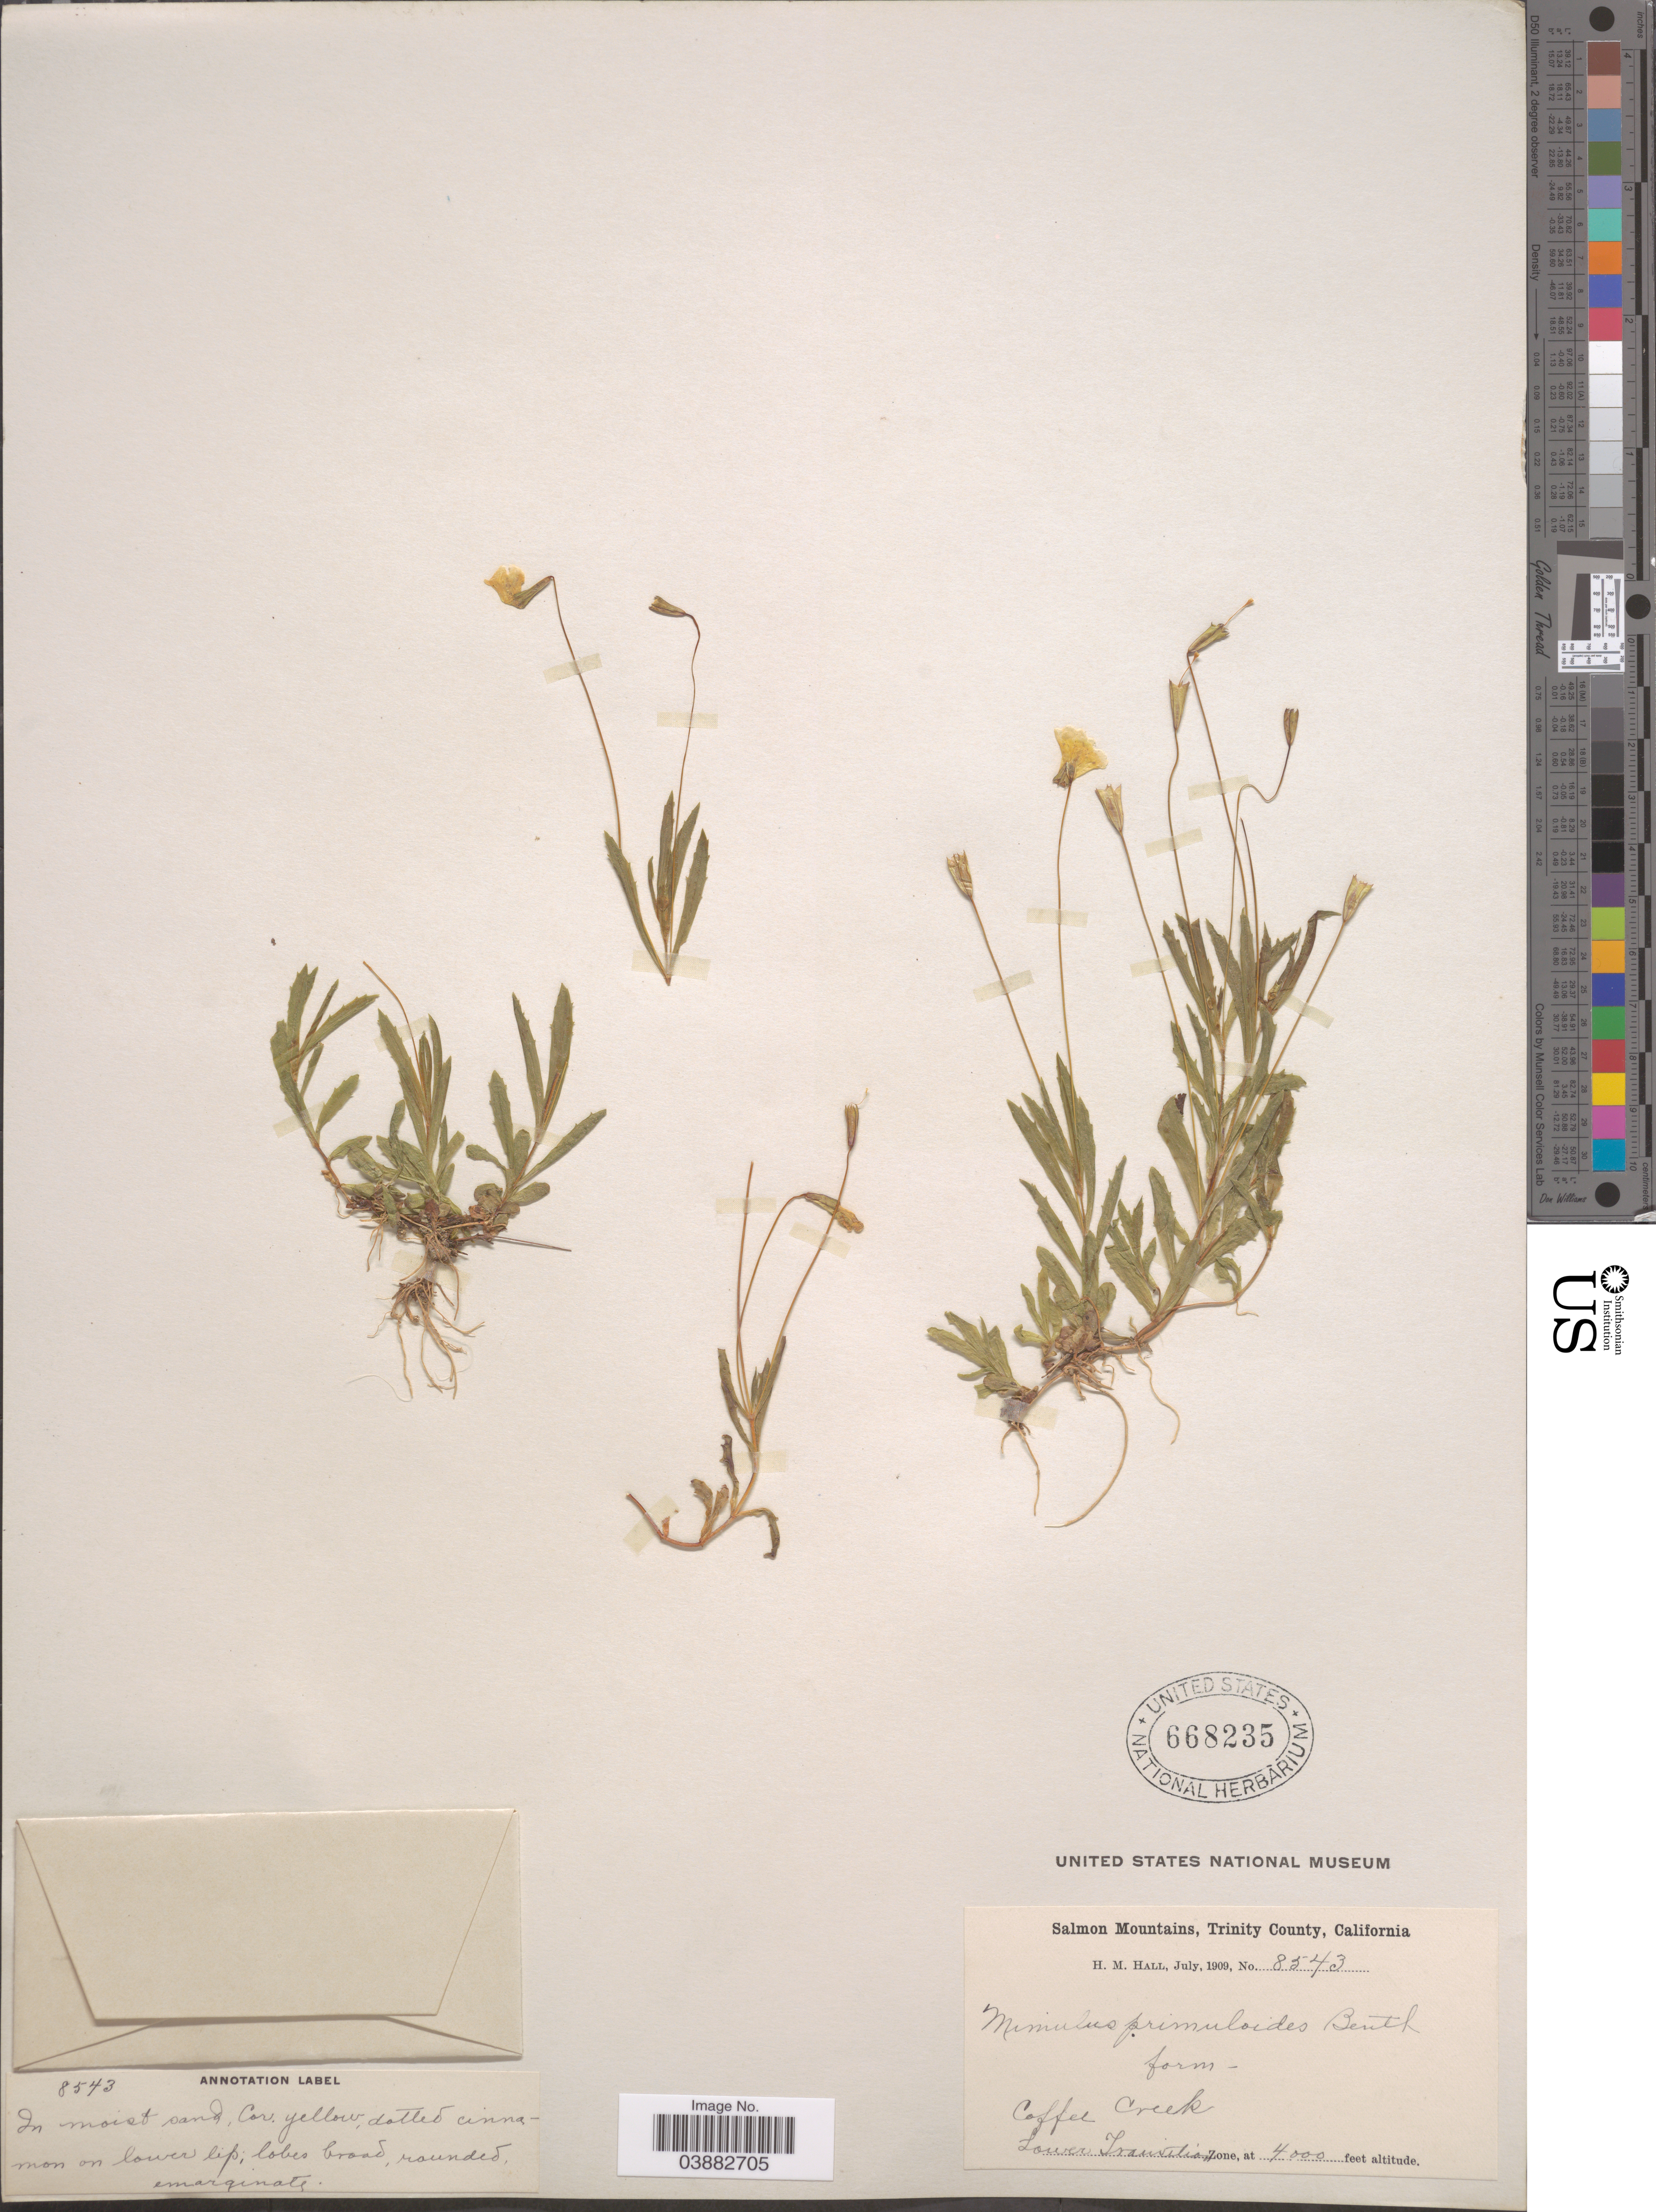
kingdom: Plantae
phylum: Tracheophyta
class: Magnoliopsida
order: Lamiales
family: Phrymaceae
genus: Mimulus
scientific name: Mimulus primuloides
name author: Benth.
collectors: H. M. Hall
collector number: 8543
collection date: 1909-07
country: United States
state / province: California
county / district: Trinity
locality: Salmon Mountains, Trinity County. Coffee Creek. Lower Transition Zone.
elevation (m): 1219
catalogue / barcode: US 668235